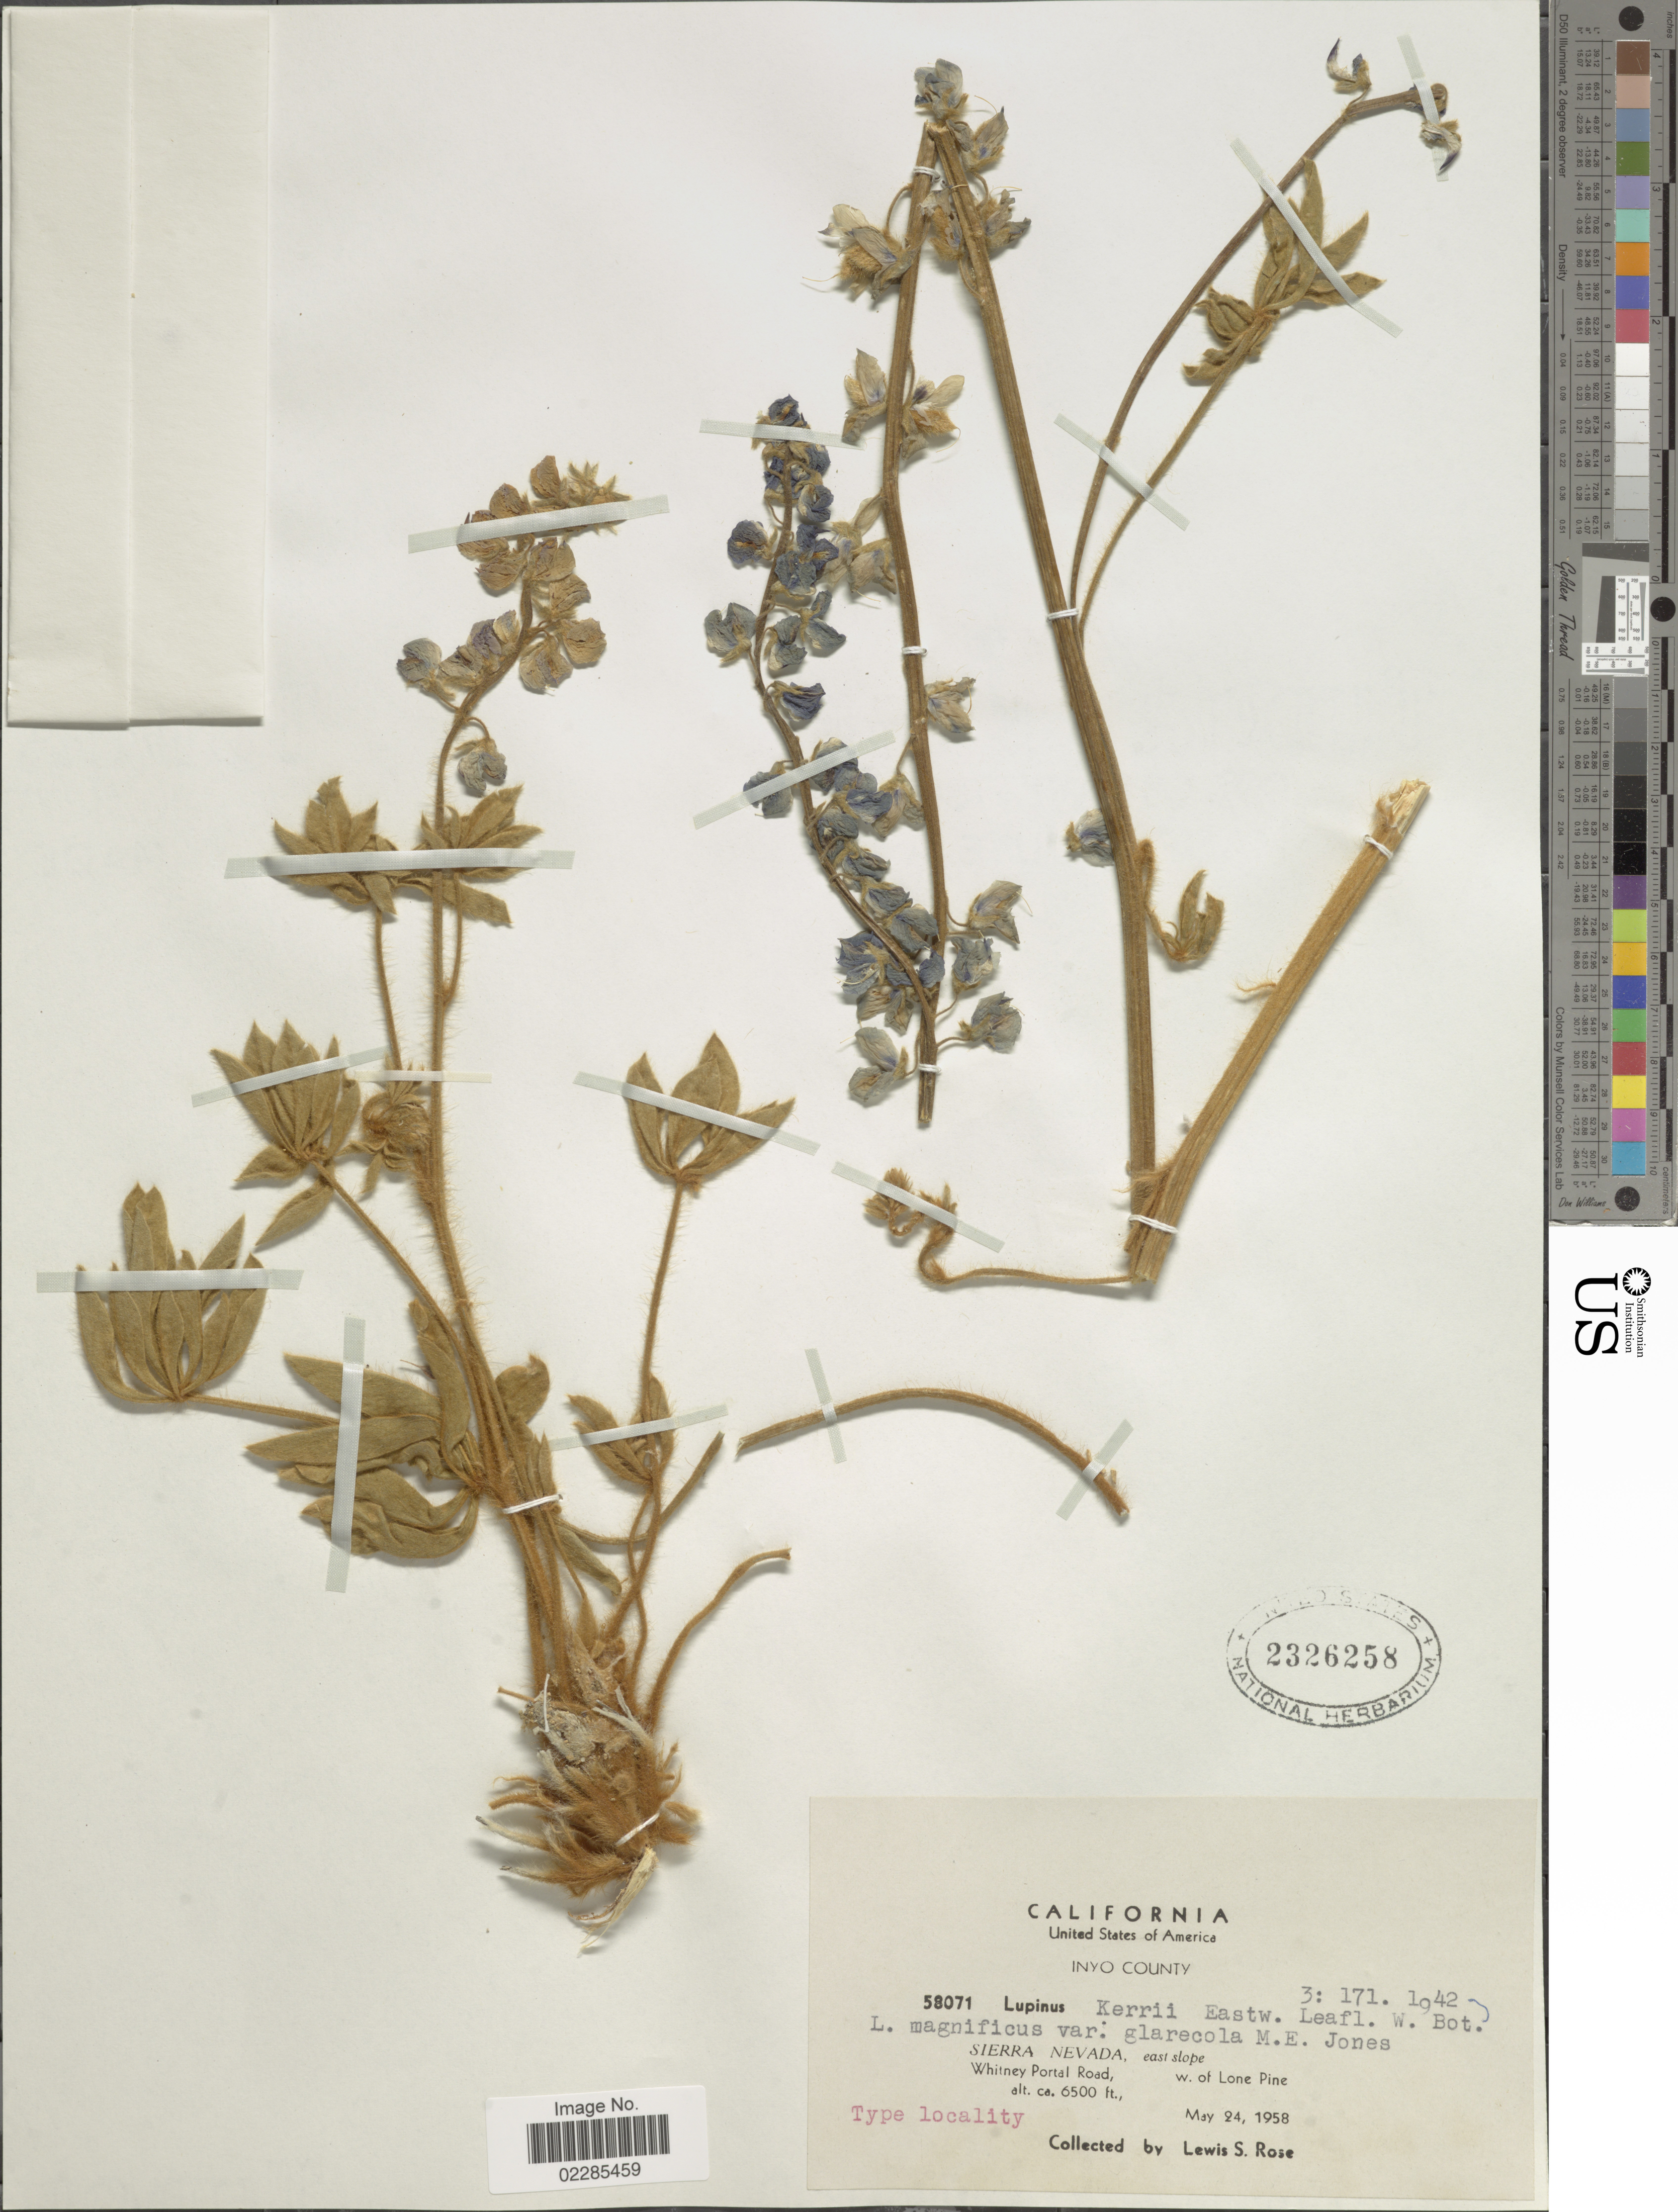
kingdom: Plantae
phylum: Tracheophyta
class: Magnoliopsida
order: Fabales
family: Fabaceae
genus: Lupinus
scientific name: Lupinus kerrii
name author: Eastw.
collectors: L. S. Rose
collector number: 58071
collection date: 1958-05-24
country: United States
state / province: California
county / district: Inyo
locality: Inyo County, Sierra Nevada, east slope Whitney Portal Road, w. of Lone Pine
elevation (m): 1981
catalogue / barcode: US 2326258